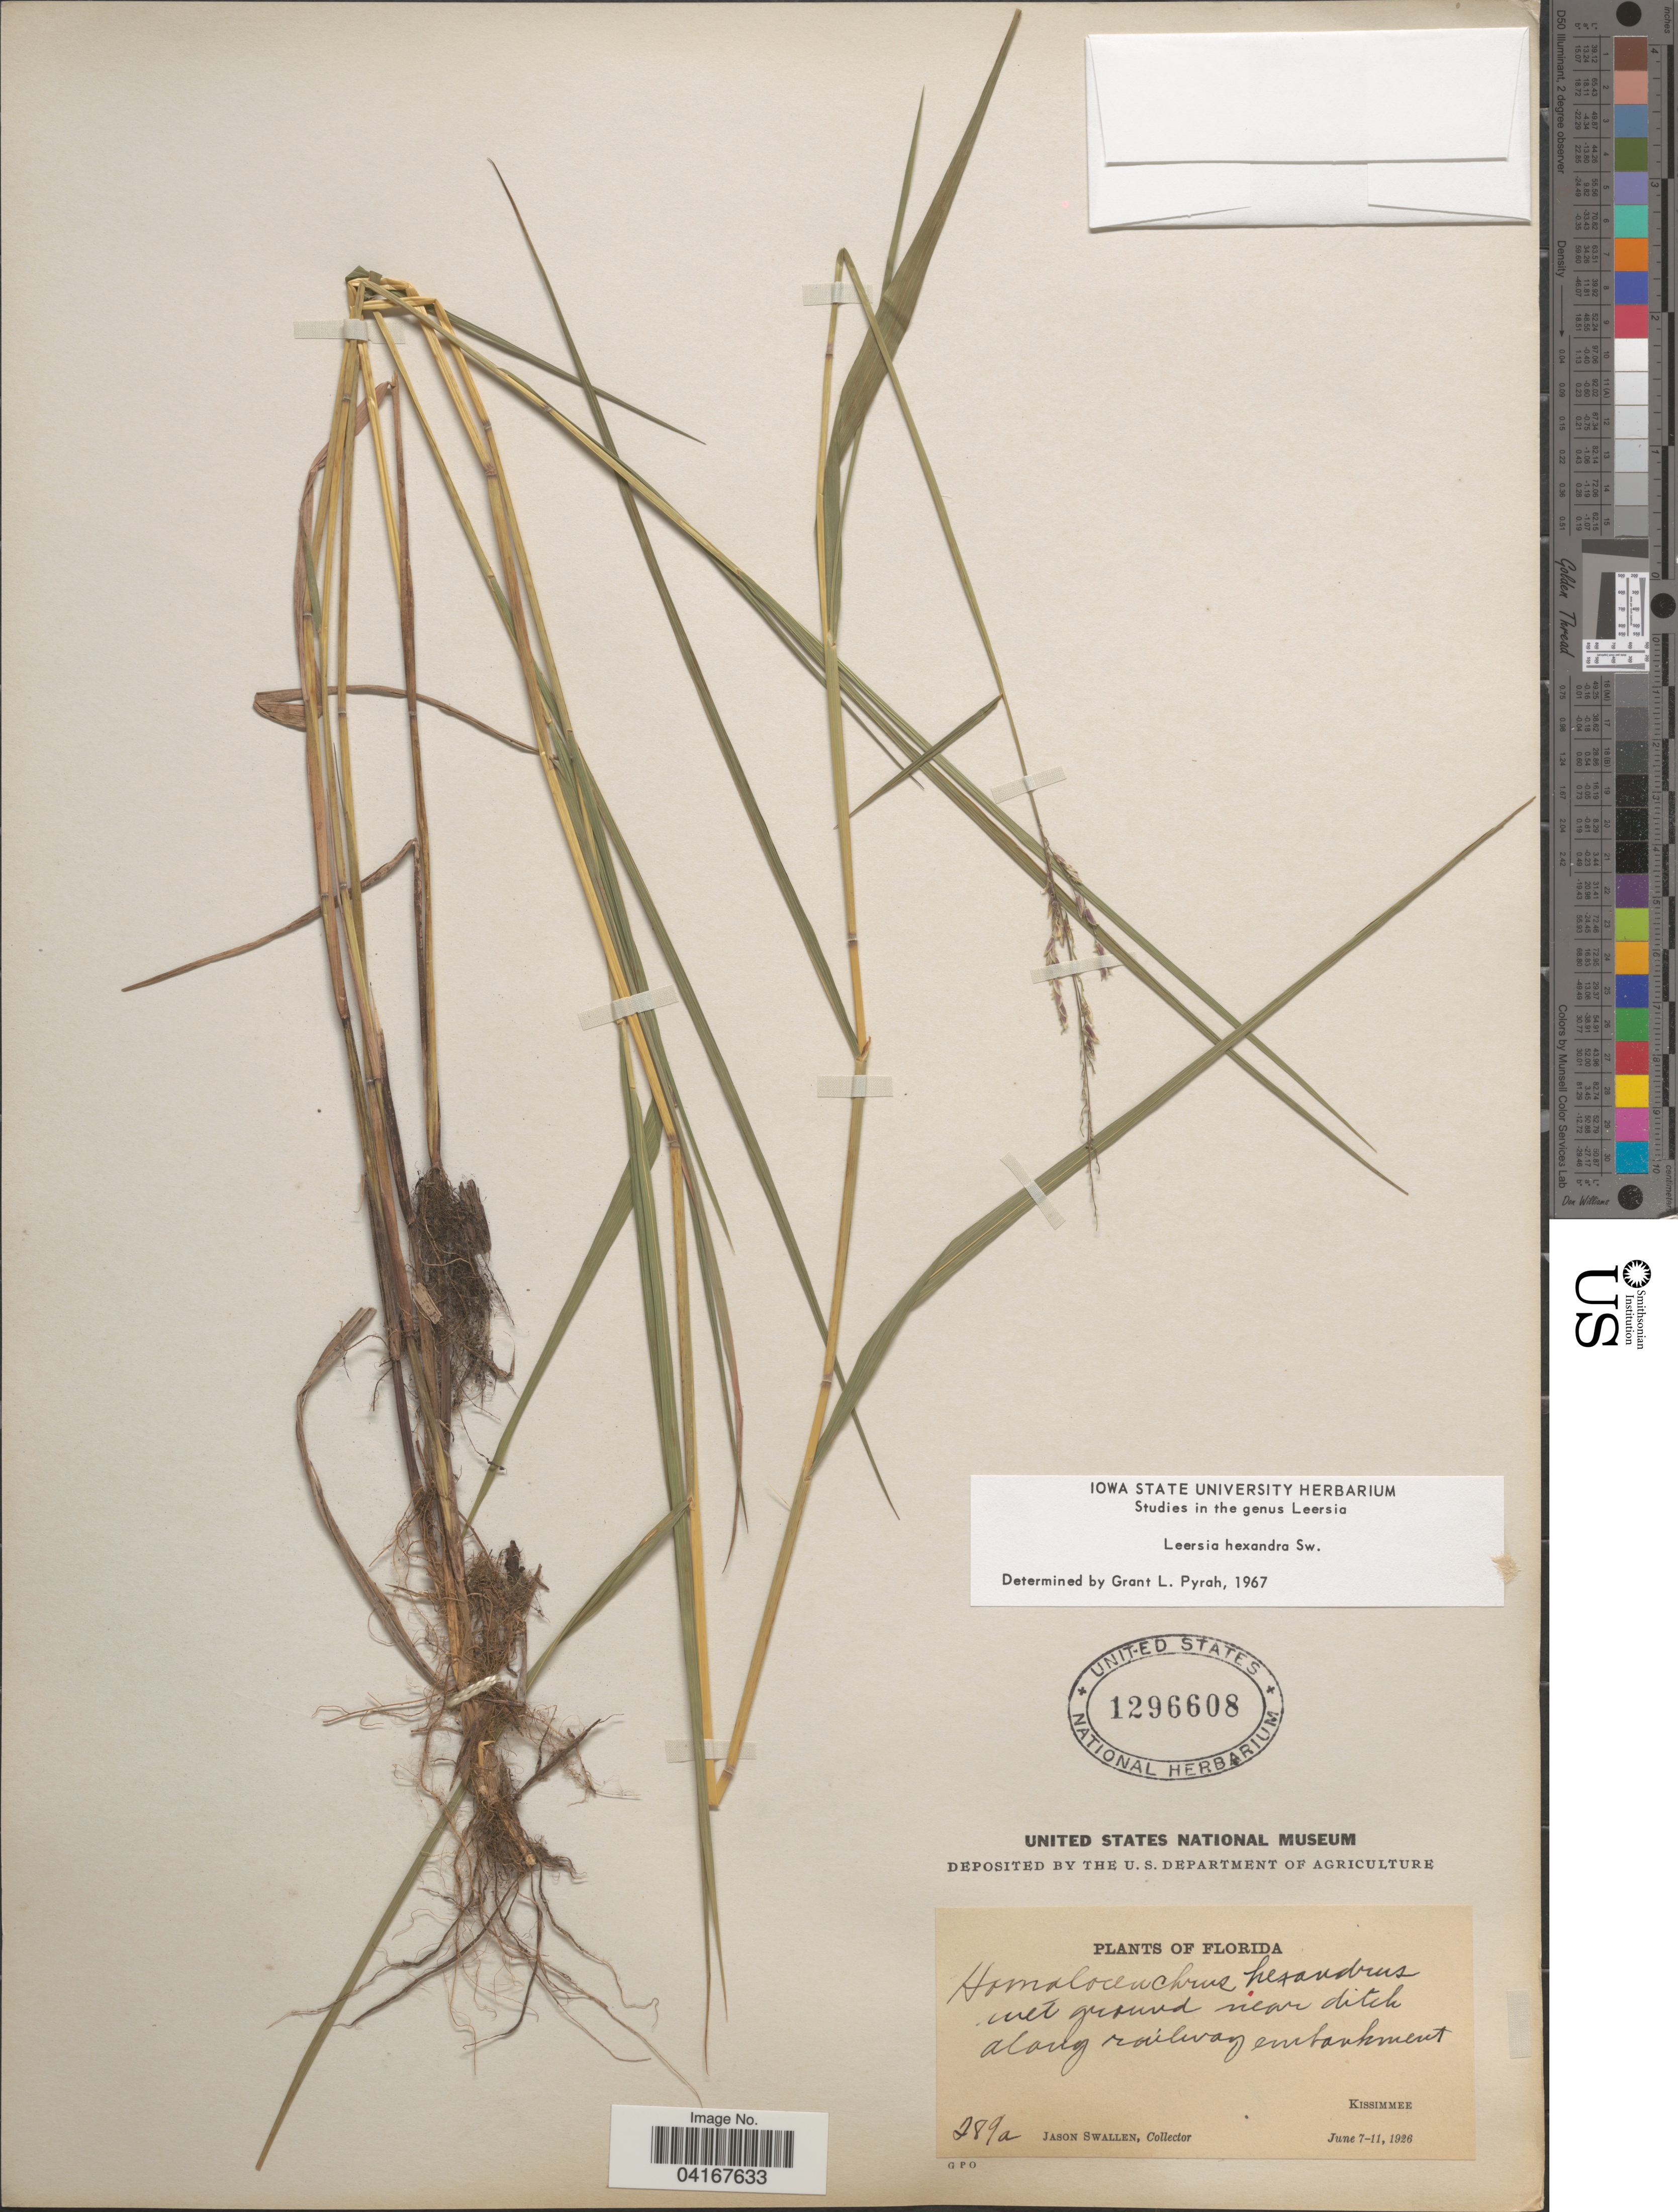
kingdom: Plantae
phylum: Tracheophyta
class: Liliopsida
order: Poales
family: Poaceae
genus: Leersia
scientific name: Leersia hexandra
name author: Sw.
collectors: J. R. Swallen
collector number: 289a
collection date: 1926-06-07/1926-06-11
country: United States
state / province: Florida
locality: Wet ground near ditch along railway embankment. Kissimmee.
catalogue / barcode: US 1296608